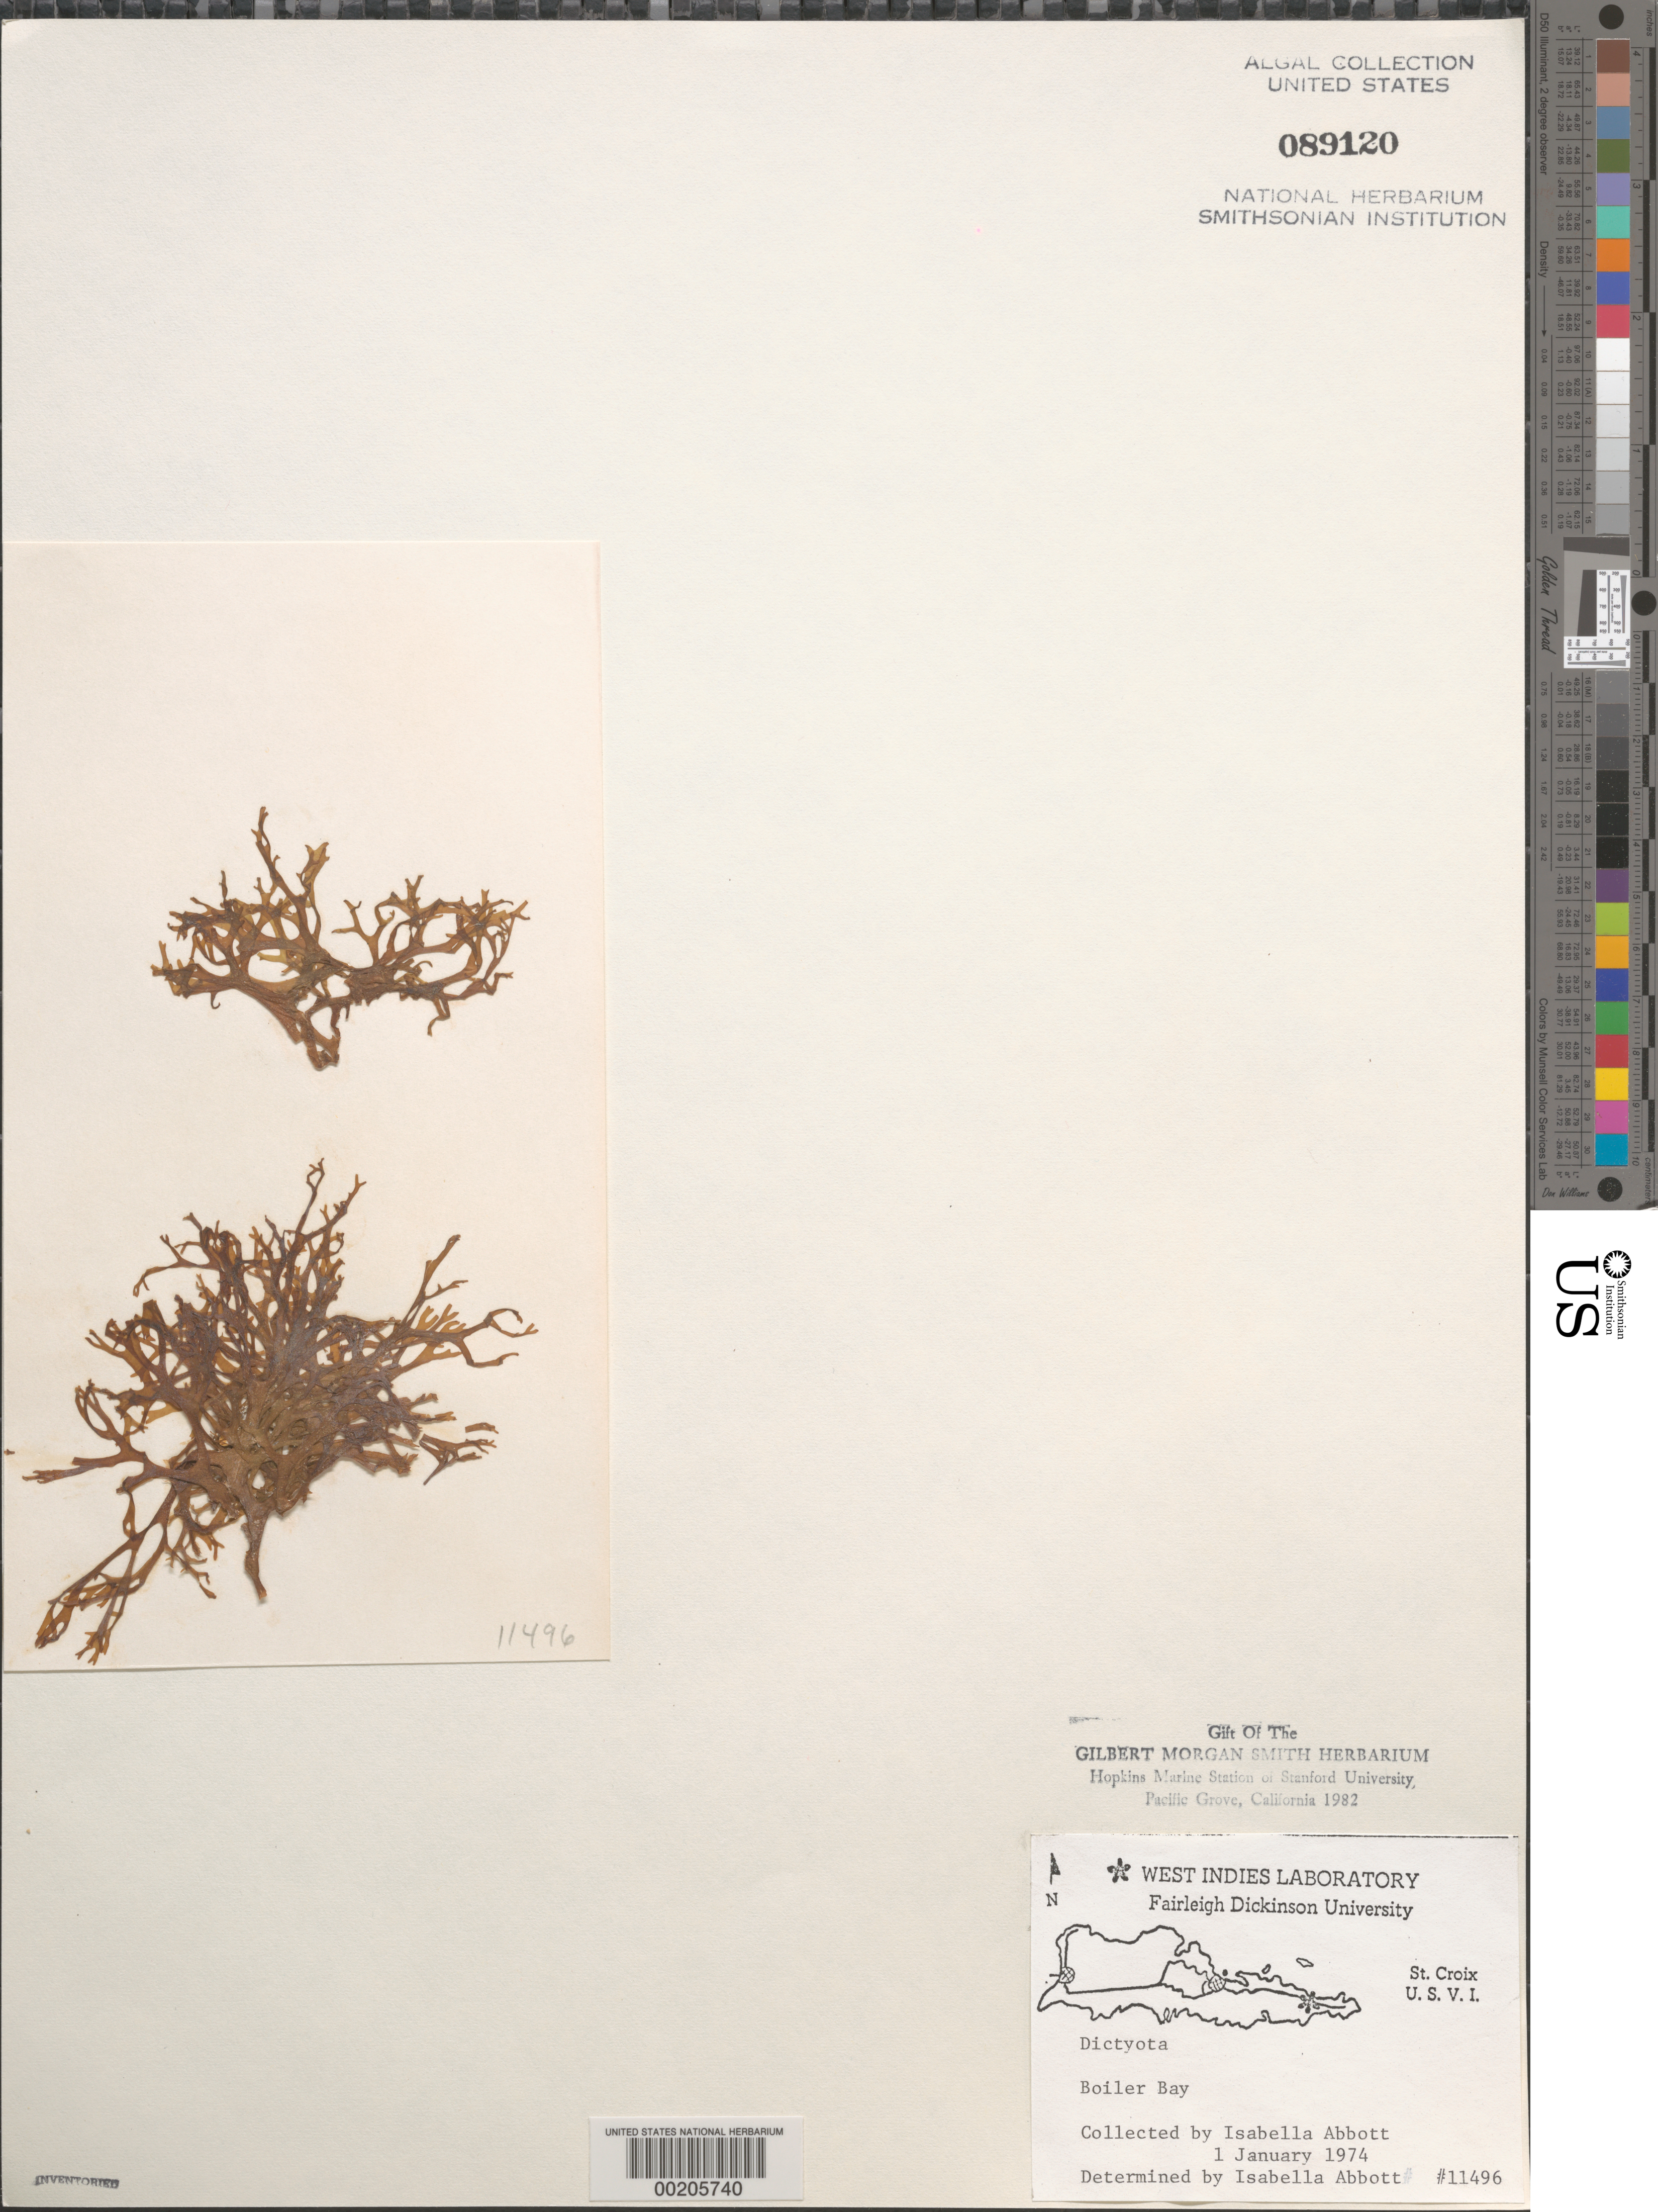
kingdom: Chromista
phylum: Ochrophyta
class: Phaeophyceae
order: Dictyotales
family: Dictyotaceae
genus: Dictyota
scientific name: Dictyota sp.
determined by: Abbott, Isabella A.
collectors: I. A. Abbott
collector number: IAA 11496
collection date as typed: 01 Jan 1974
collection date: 1974-01-01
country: U.S. Virgin Islands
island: St. Croix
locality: Boiler Bay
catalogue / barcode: US 89120